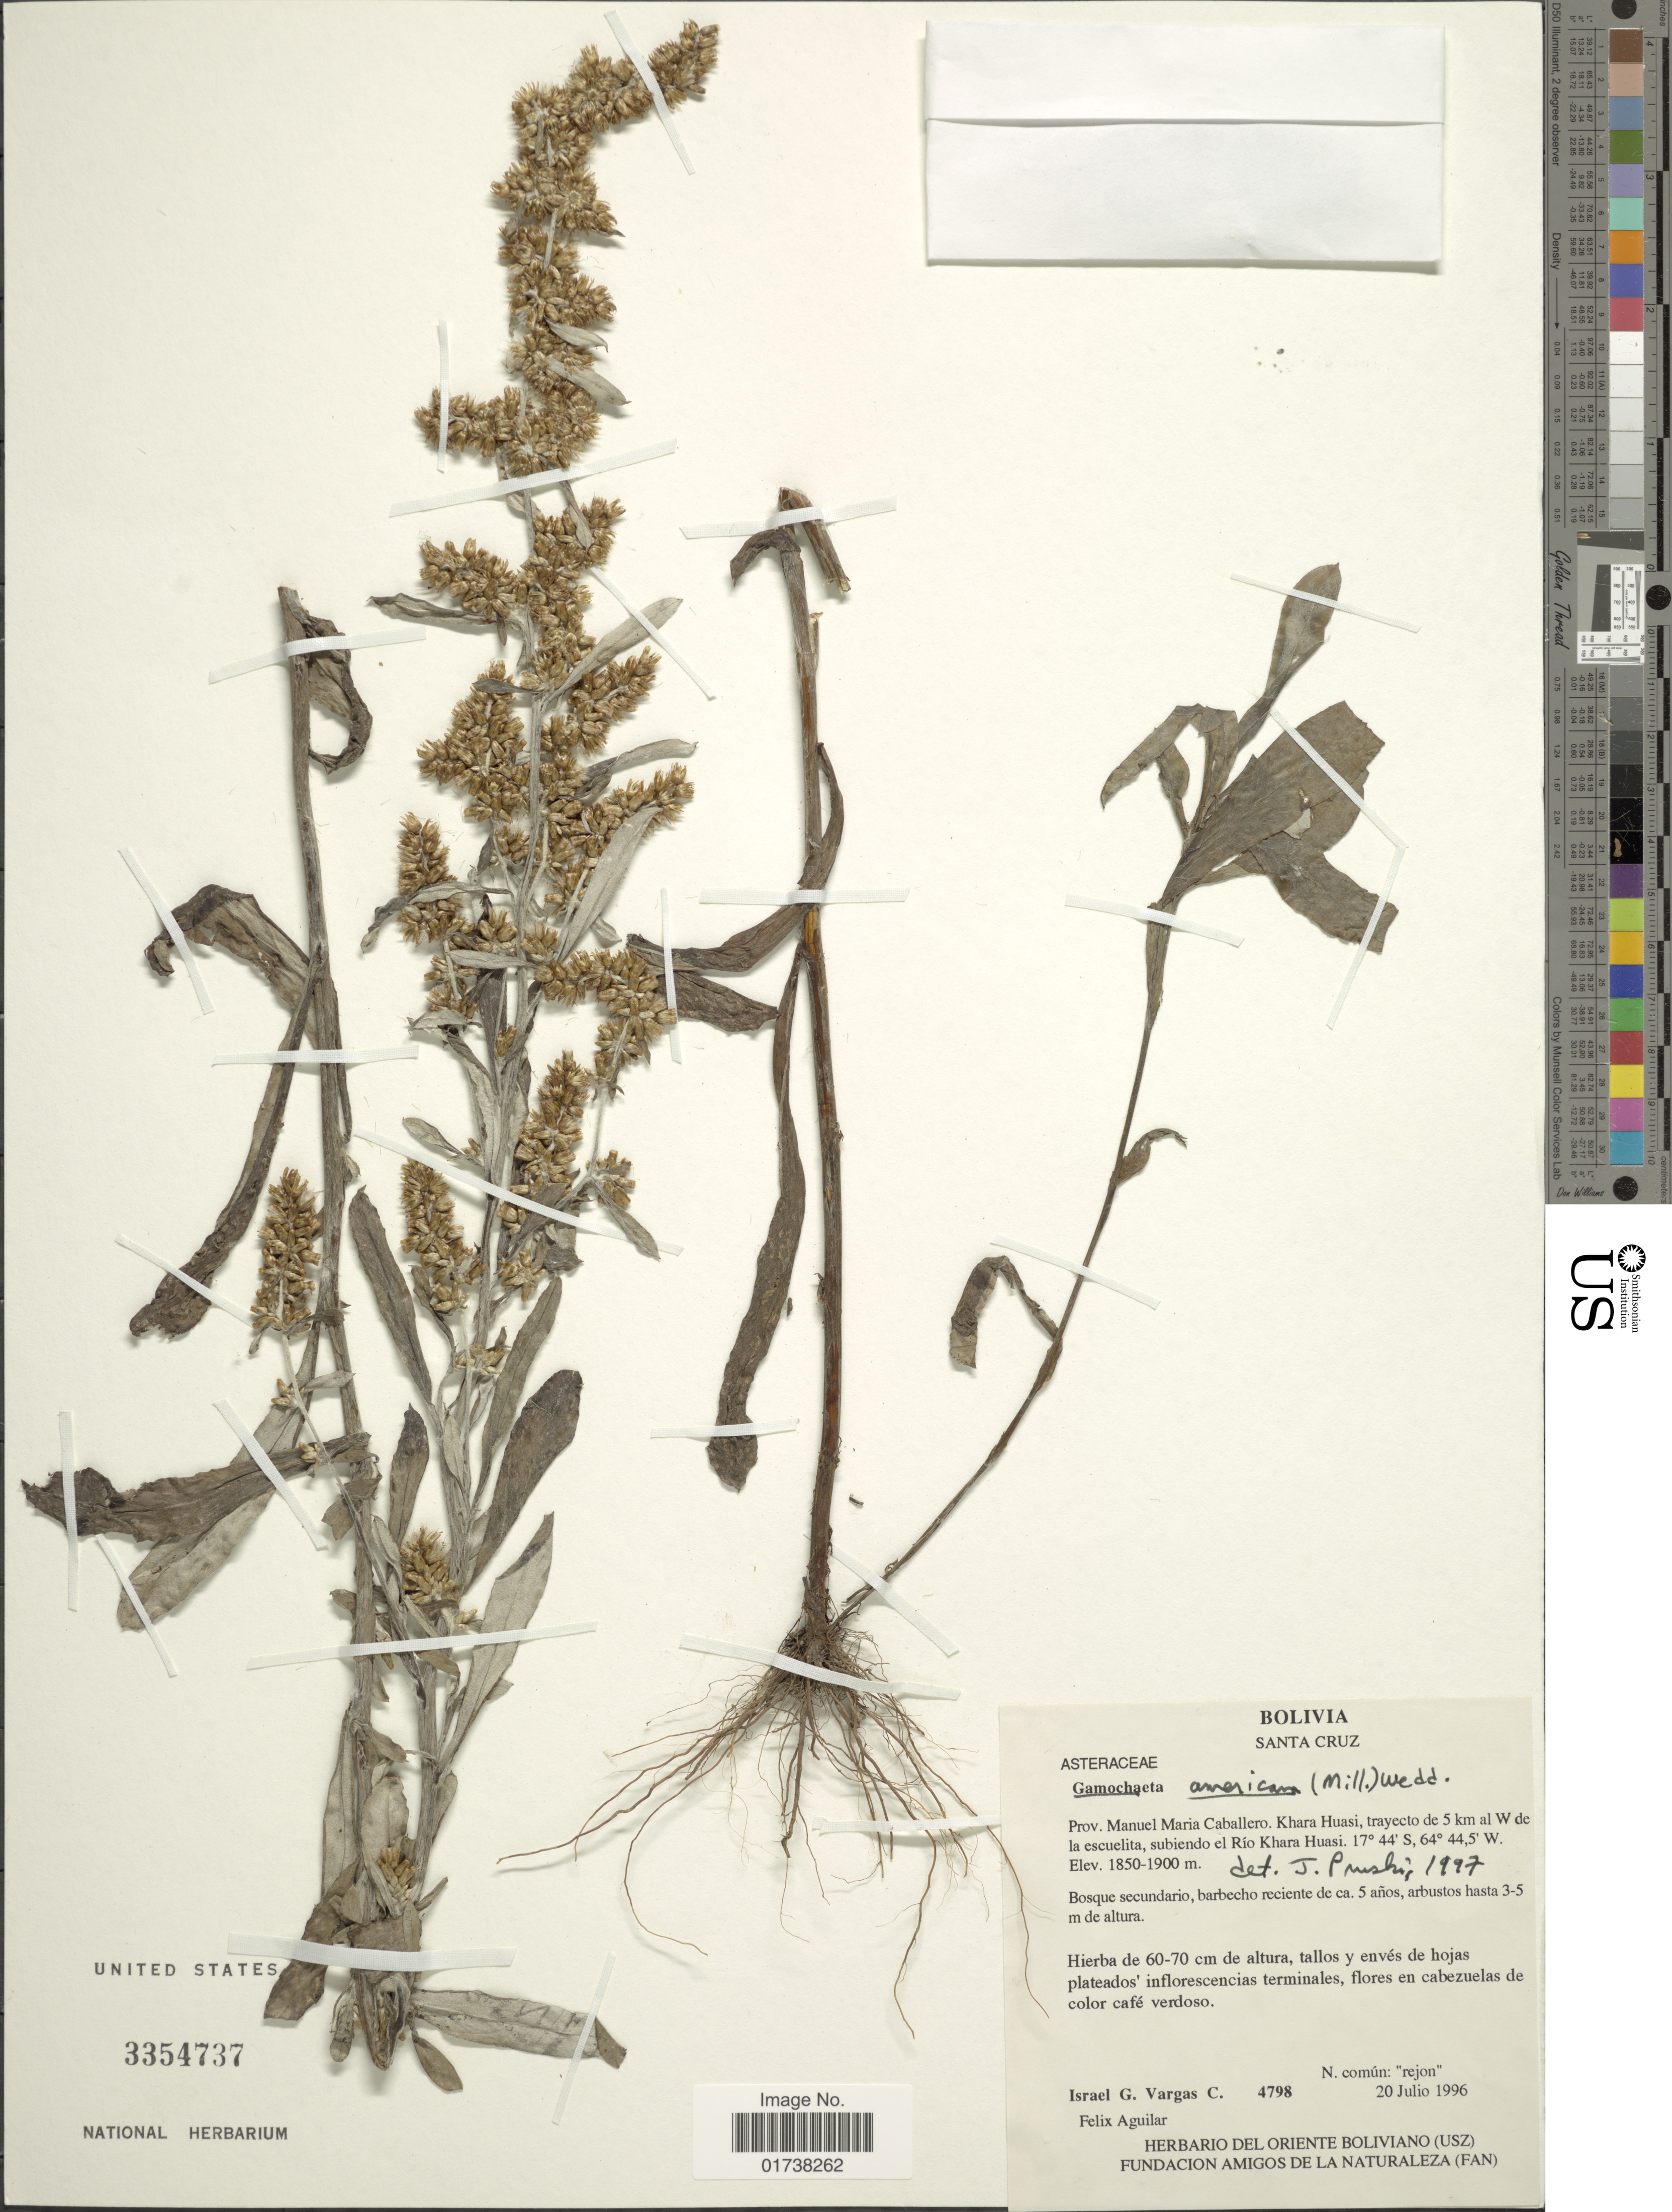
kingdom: Plantae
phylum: Tracheophyta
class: Magnoliopsida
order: Asterales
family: Asteraceae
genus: Gamochaeta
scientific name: Gamochaeta americana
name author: (Mill.) Wedd.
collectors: I. G. Vargas C. & F. Aguilar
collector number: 4798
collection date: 1996-07-20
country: Bolivia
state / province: Santa Cruz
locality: Prov. Manuel Maria Caballero, Khara Huasi, trayecto de 5 km al W de la escuelita, subiendo el Rio Khara Huasi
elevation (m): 1850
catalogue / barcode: US 3354737